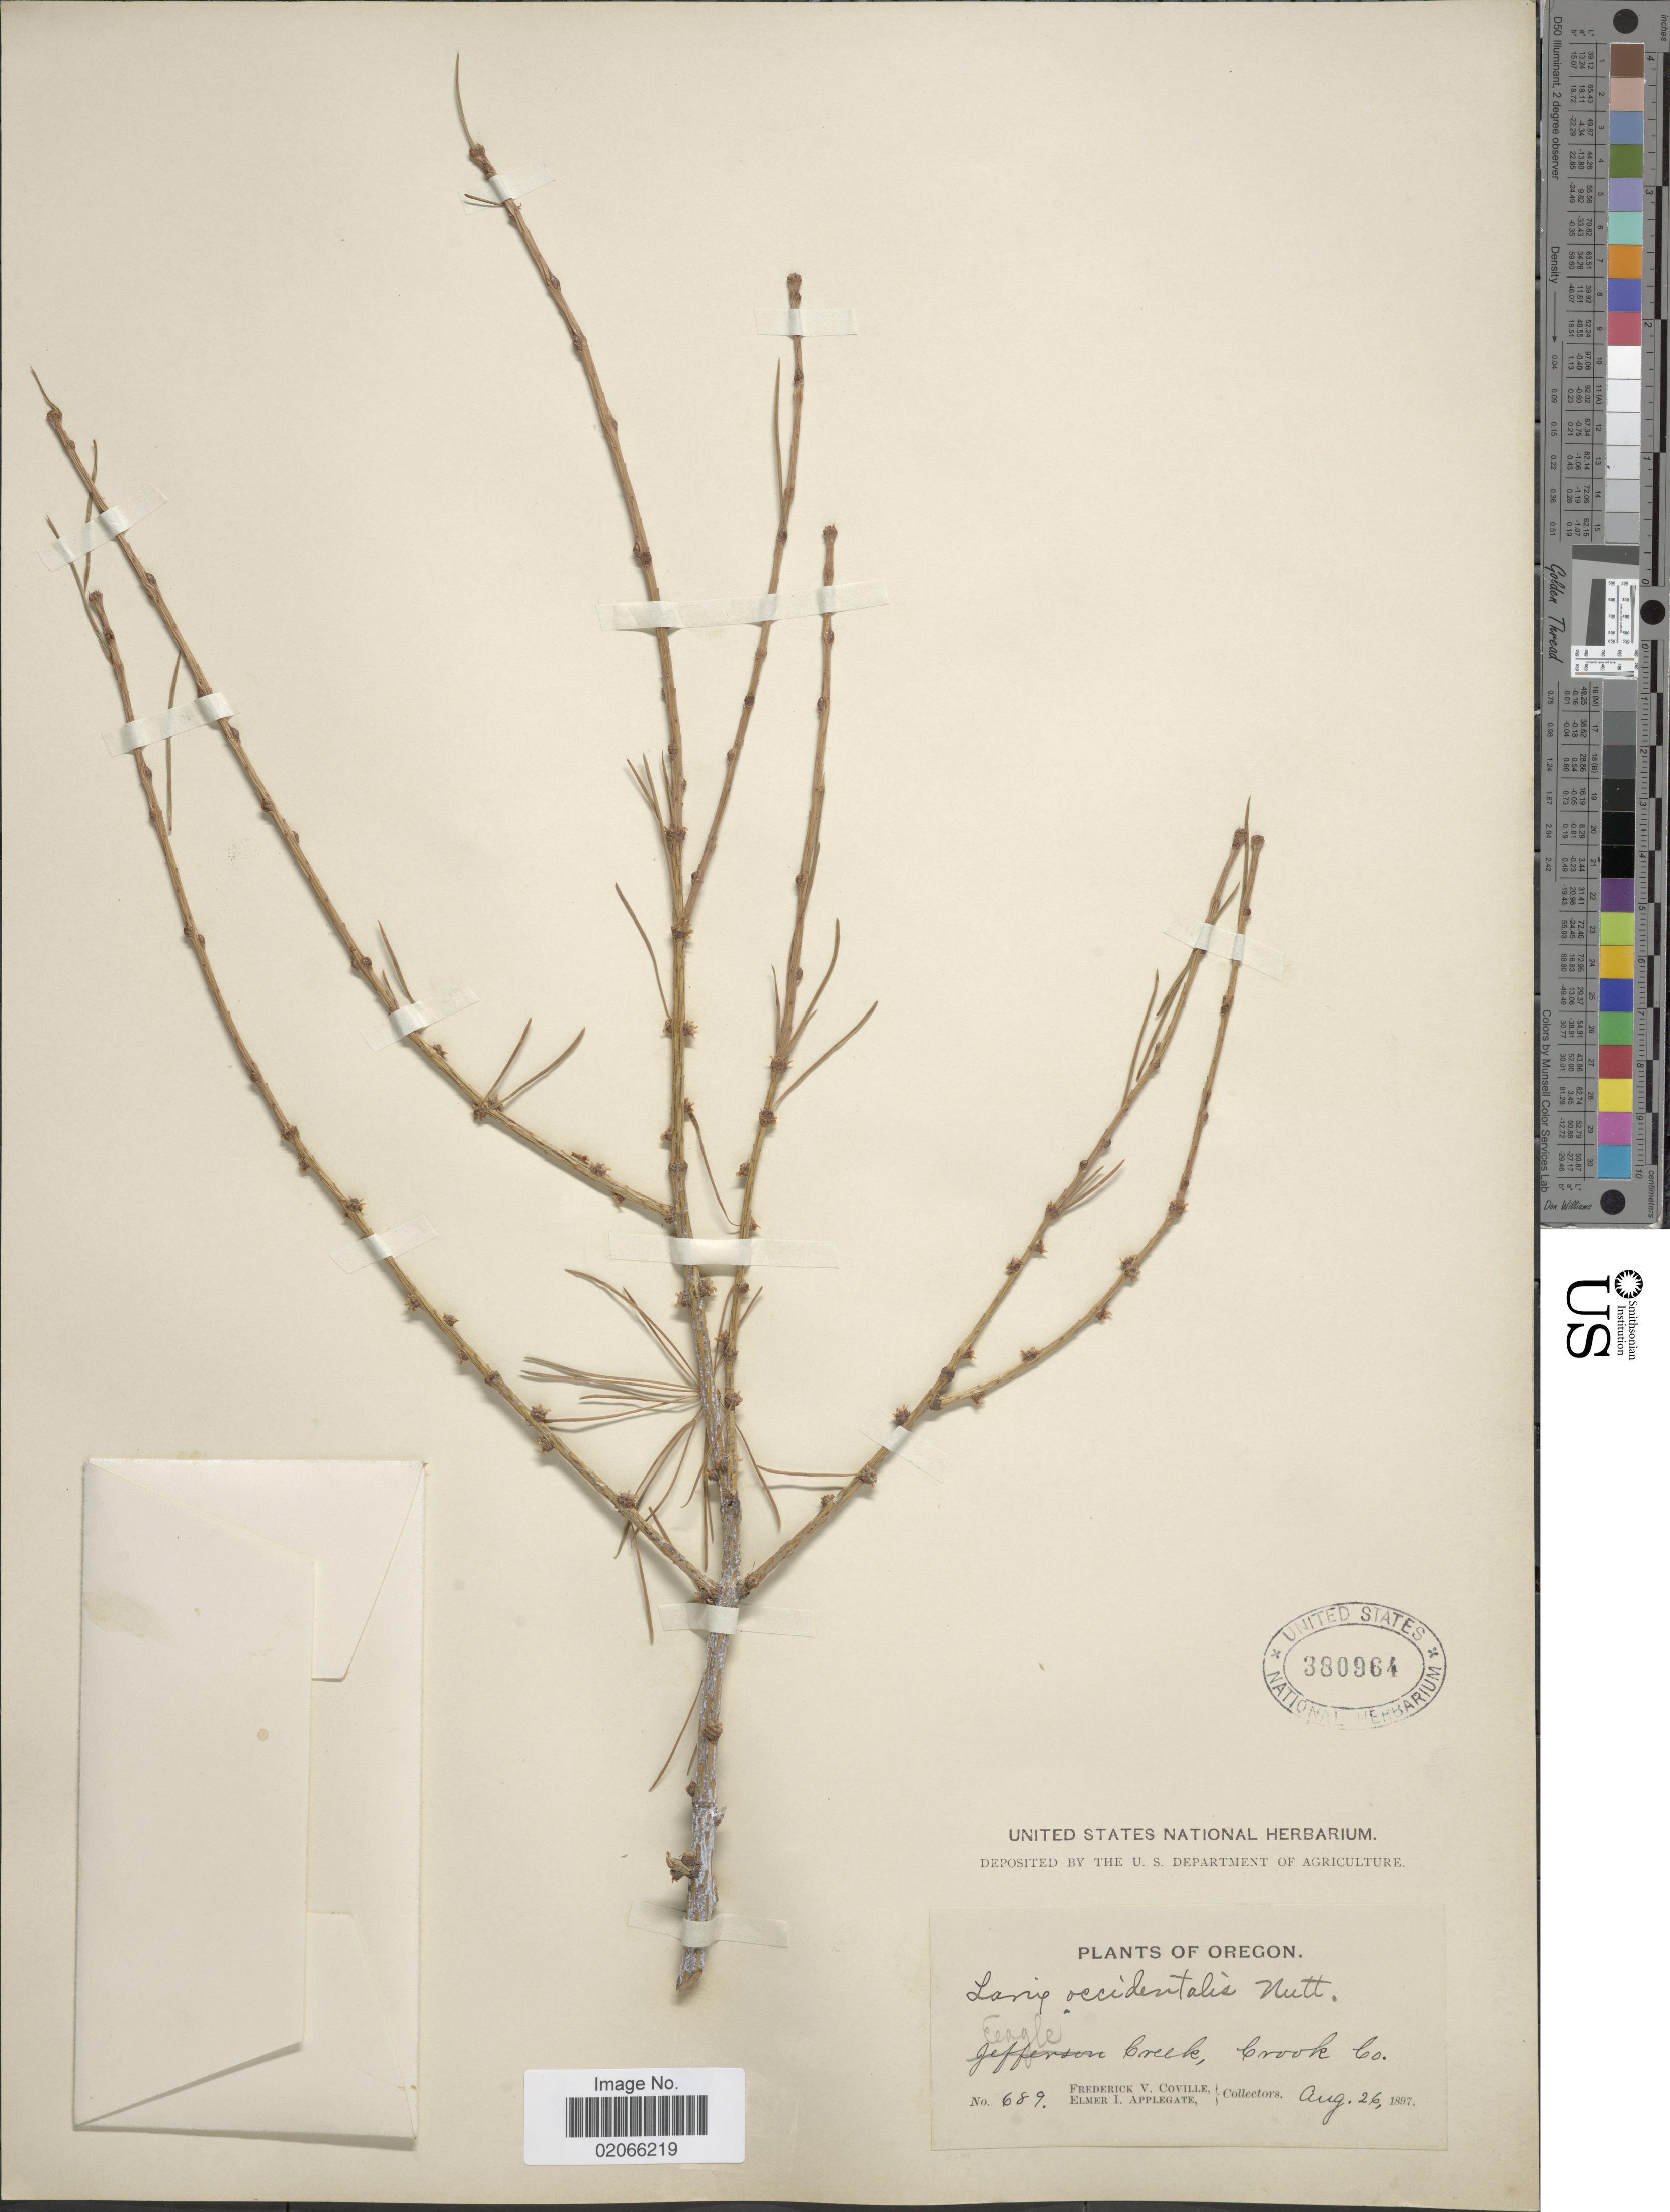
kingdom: Plantae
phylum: Tracheophyta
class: Pinopsida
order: Pinales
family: Pinaceae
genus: Larix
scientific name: Larix occidentalis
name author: Nutt.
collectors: F. V. Coville & E. I. Applegate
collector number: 689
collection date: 1897-08-26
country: United States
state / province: Oregon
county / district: Crook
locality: Oregon, Eeagle Creek, Crook Co.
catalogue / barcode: US 380964